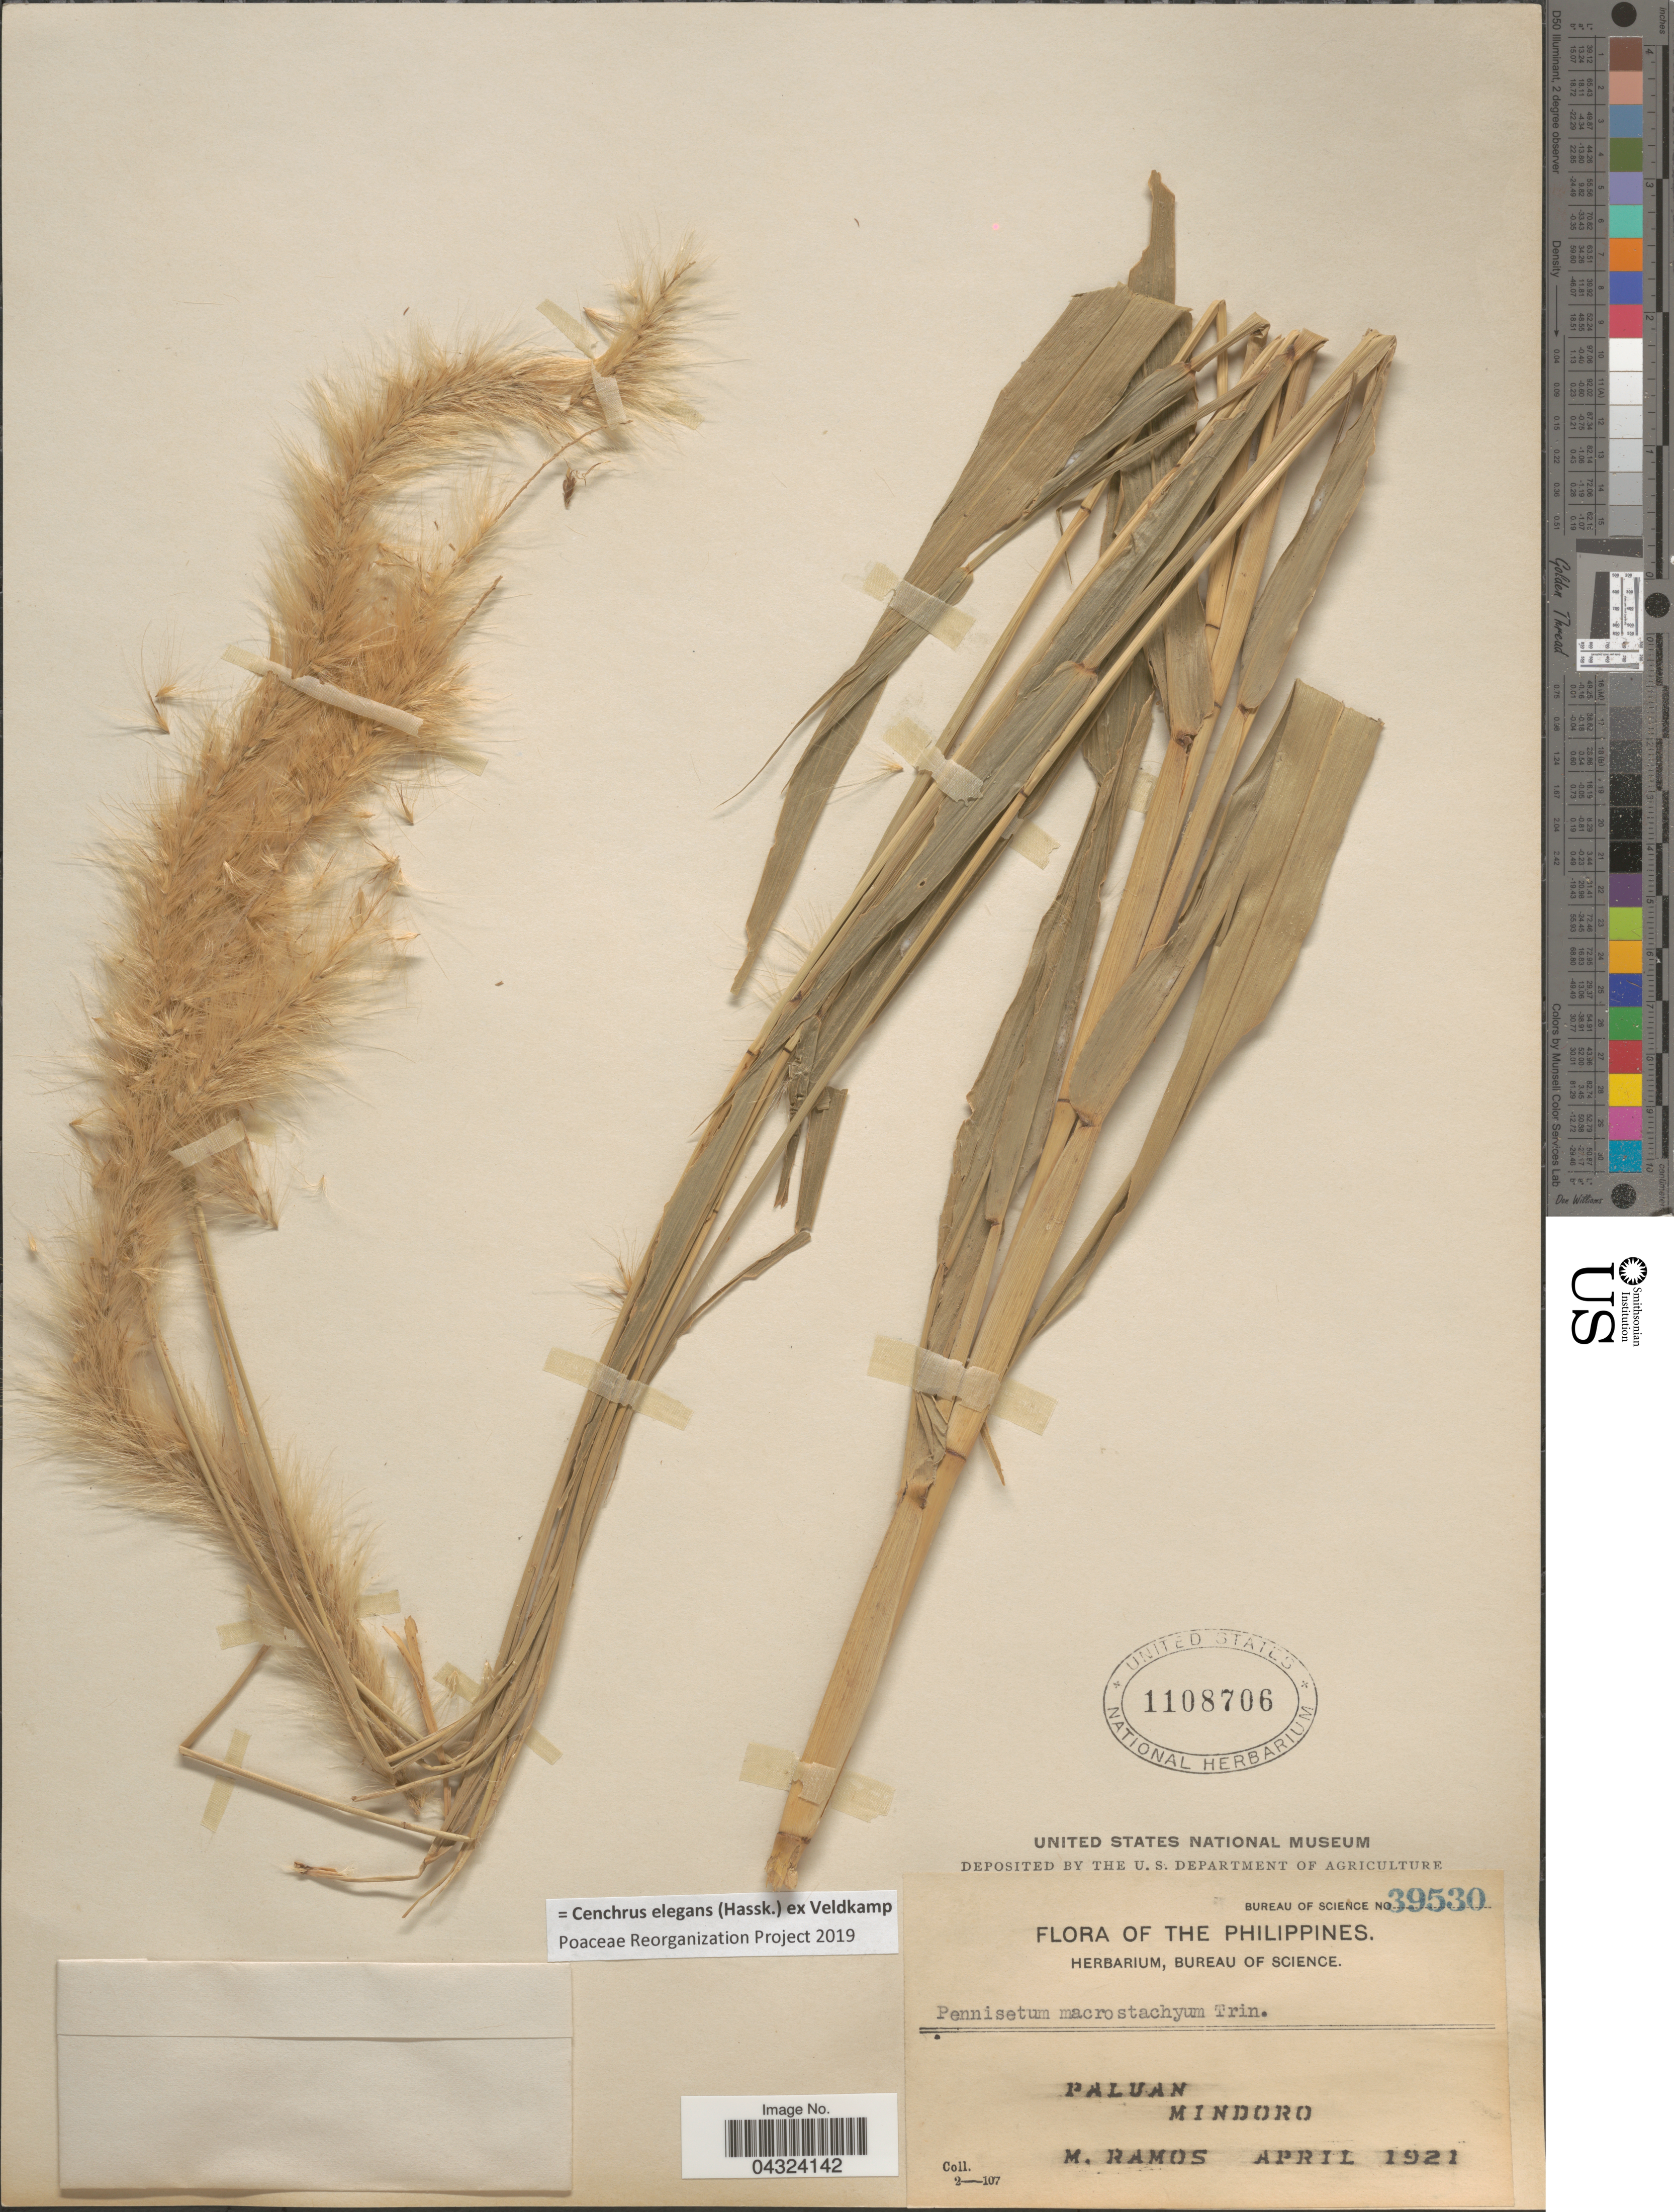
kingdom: Plantae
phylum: Tracheophyta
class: Liliopsida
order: Poales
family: Poaceae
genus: Cenchrus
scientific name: Cenchrus elegans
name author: (Hassk.) Veldkamp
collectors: M. Ramos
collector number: Bureau Of Science 39530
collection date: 1921-04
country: Philippines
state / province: Mimaropa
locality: Paluan. Mindoro.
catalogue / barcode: US 1108706